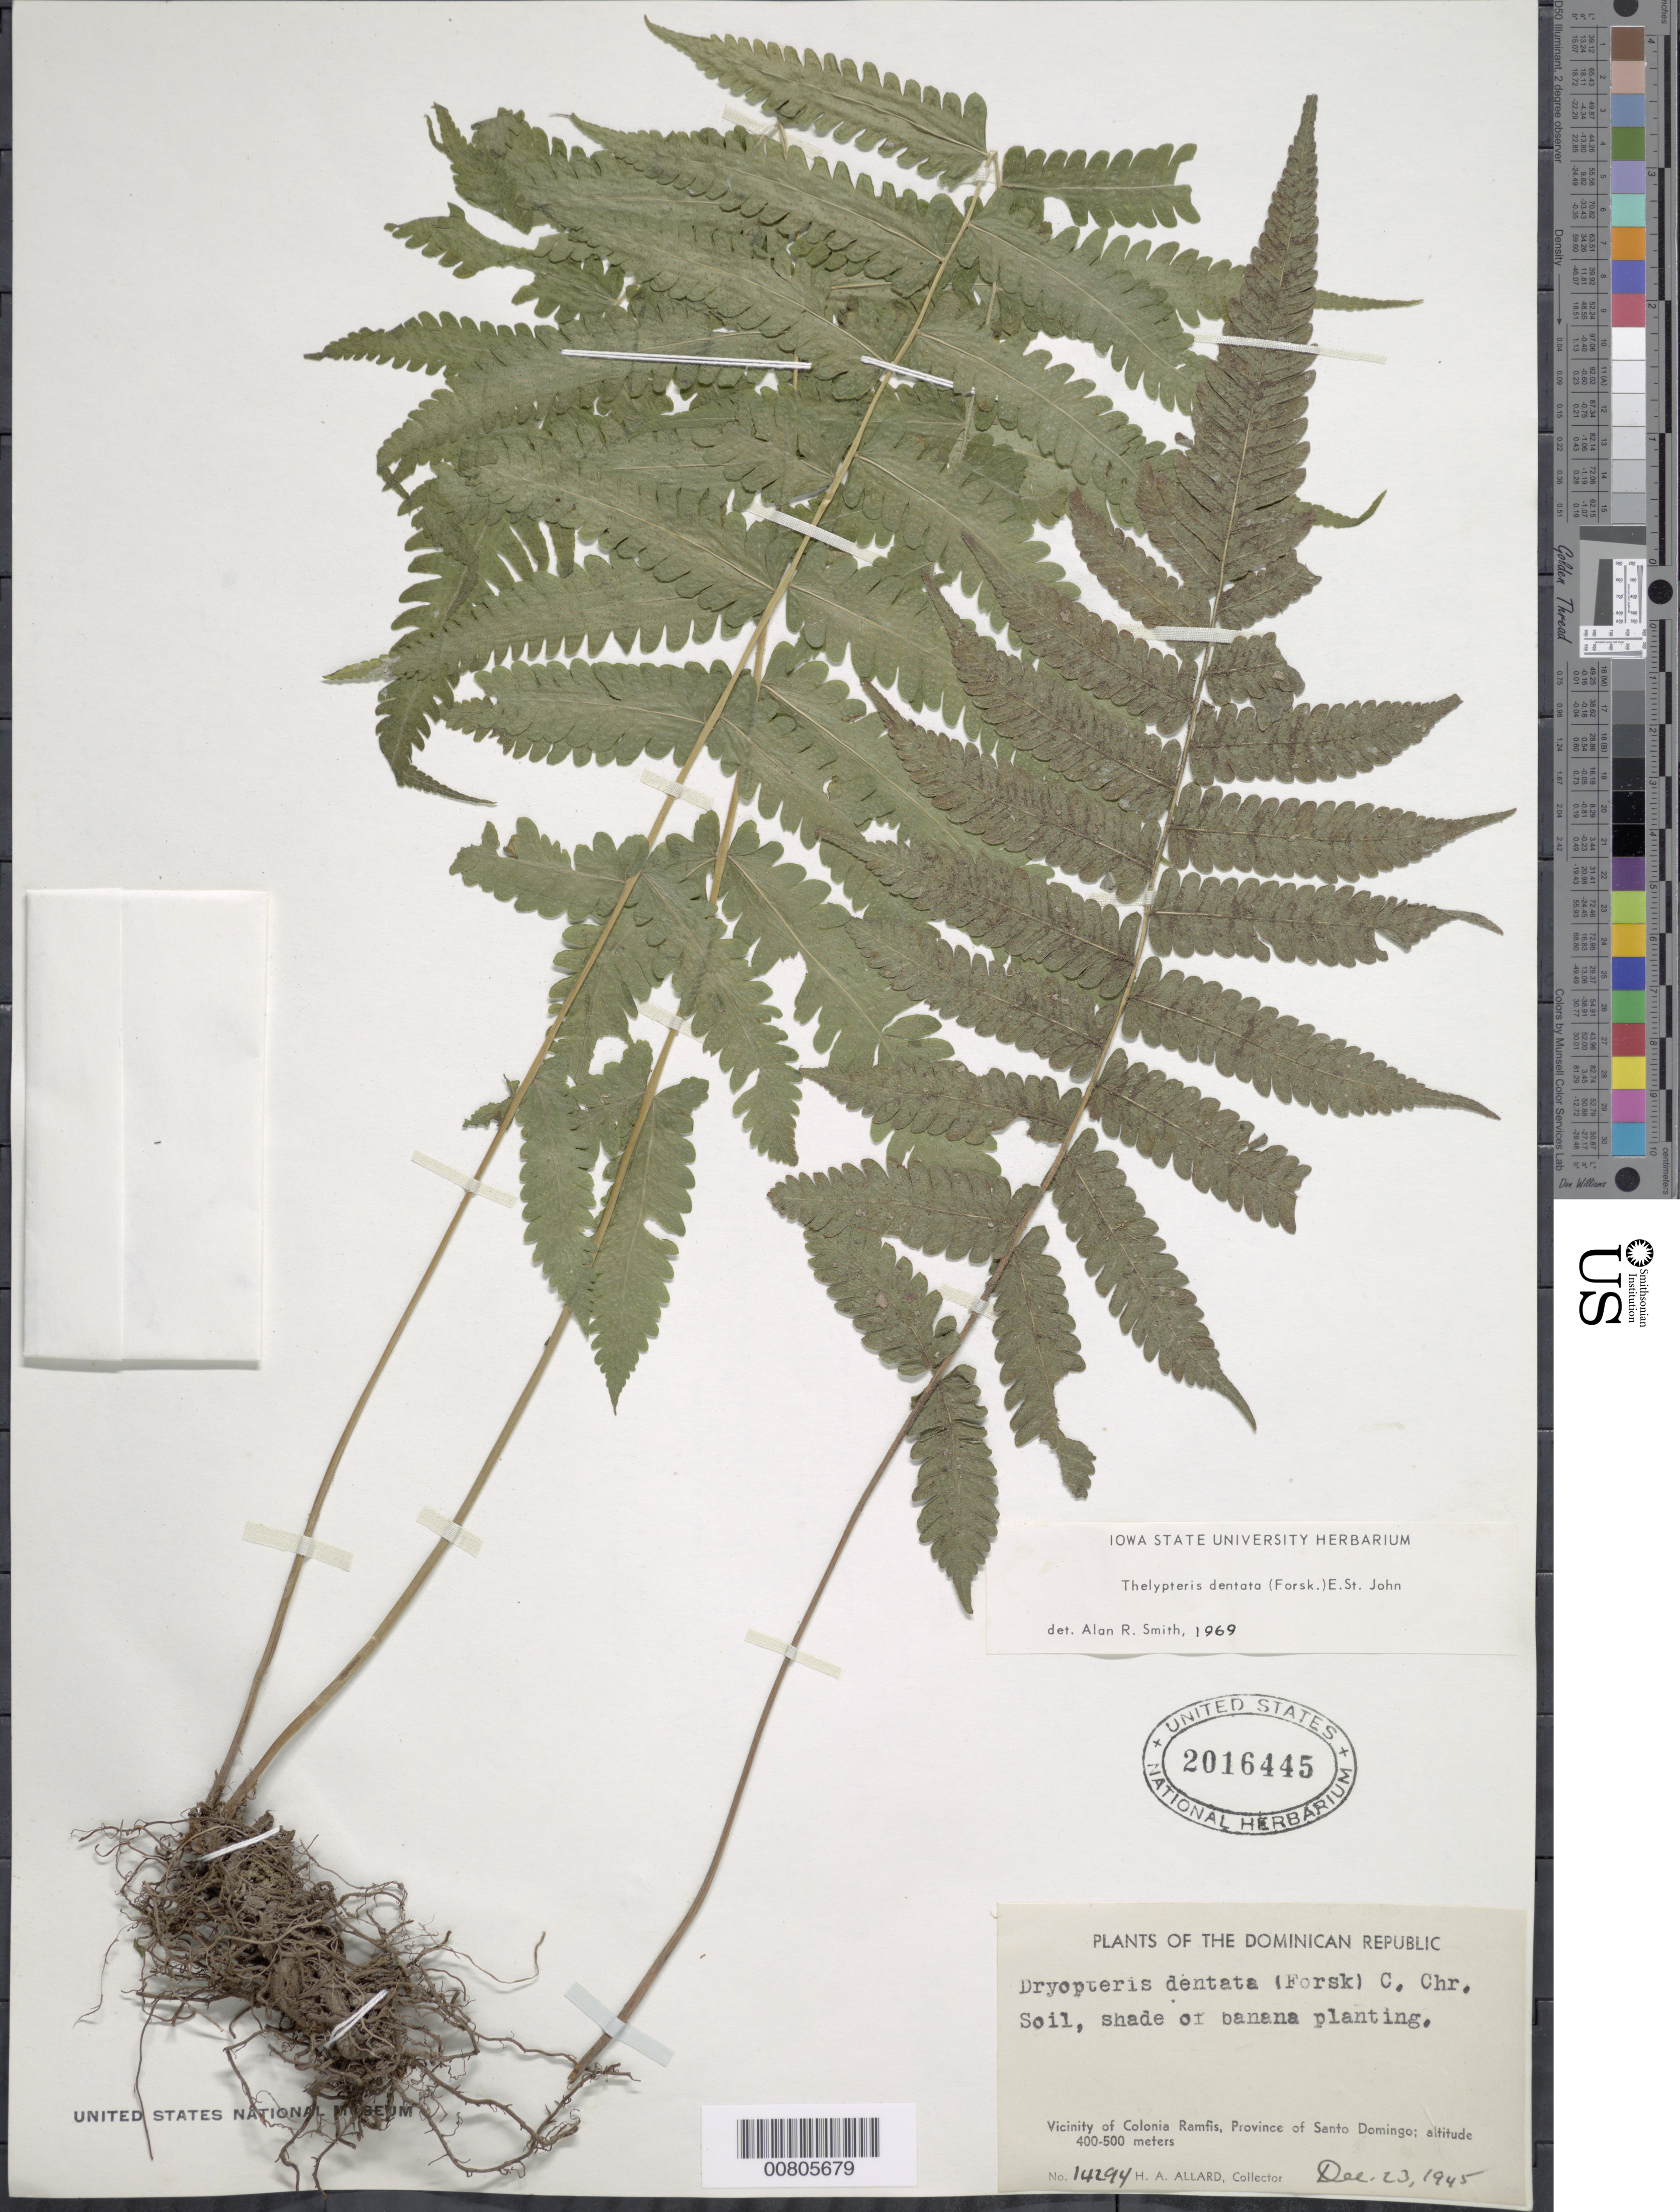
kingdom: Plantae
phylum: Tracheophyta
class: Polypodiopsida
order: Polypodiales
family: Thelypteridaceae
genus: Christella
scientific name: Christella dentata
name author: (Forssk.) Brownsey & Jermy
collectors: H. A. Allard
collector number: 14294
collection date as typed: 23 Dec 1945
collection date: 1945-12-23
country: Dominican Republic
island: Hispaniola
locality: Prov. Santo Domingo, Colonia Ramfis vicinity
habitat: On soil, shade of banana planting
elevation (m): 400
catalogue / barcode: US 2016445